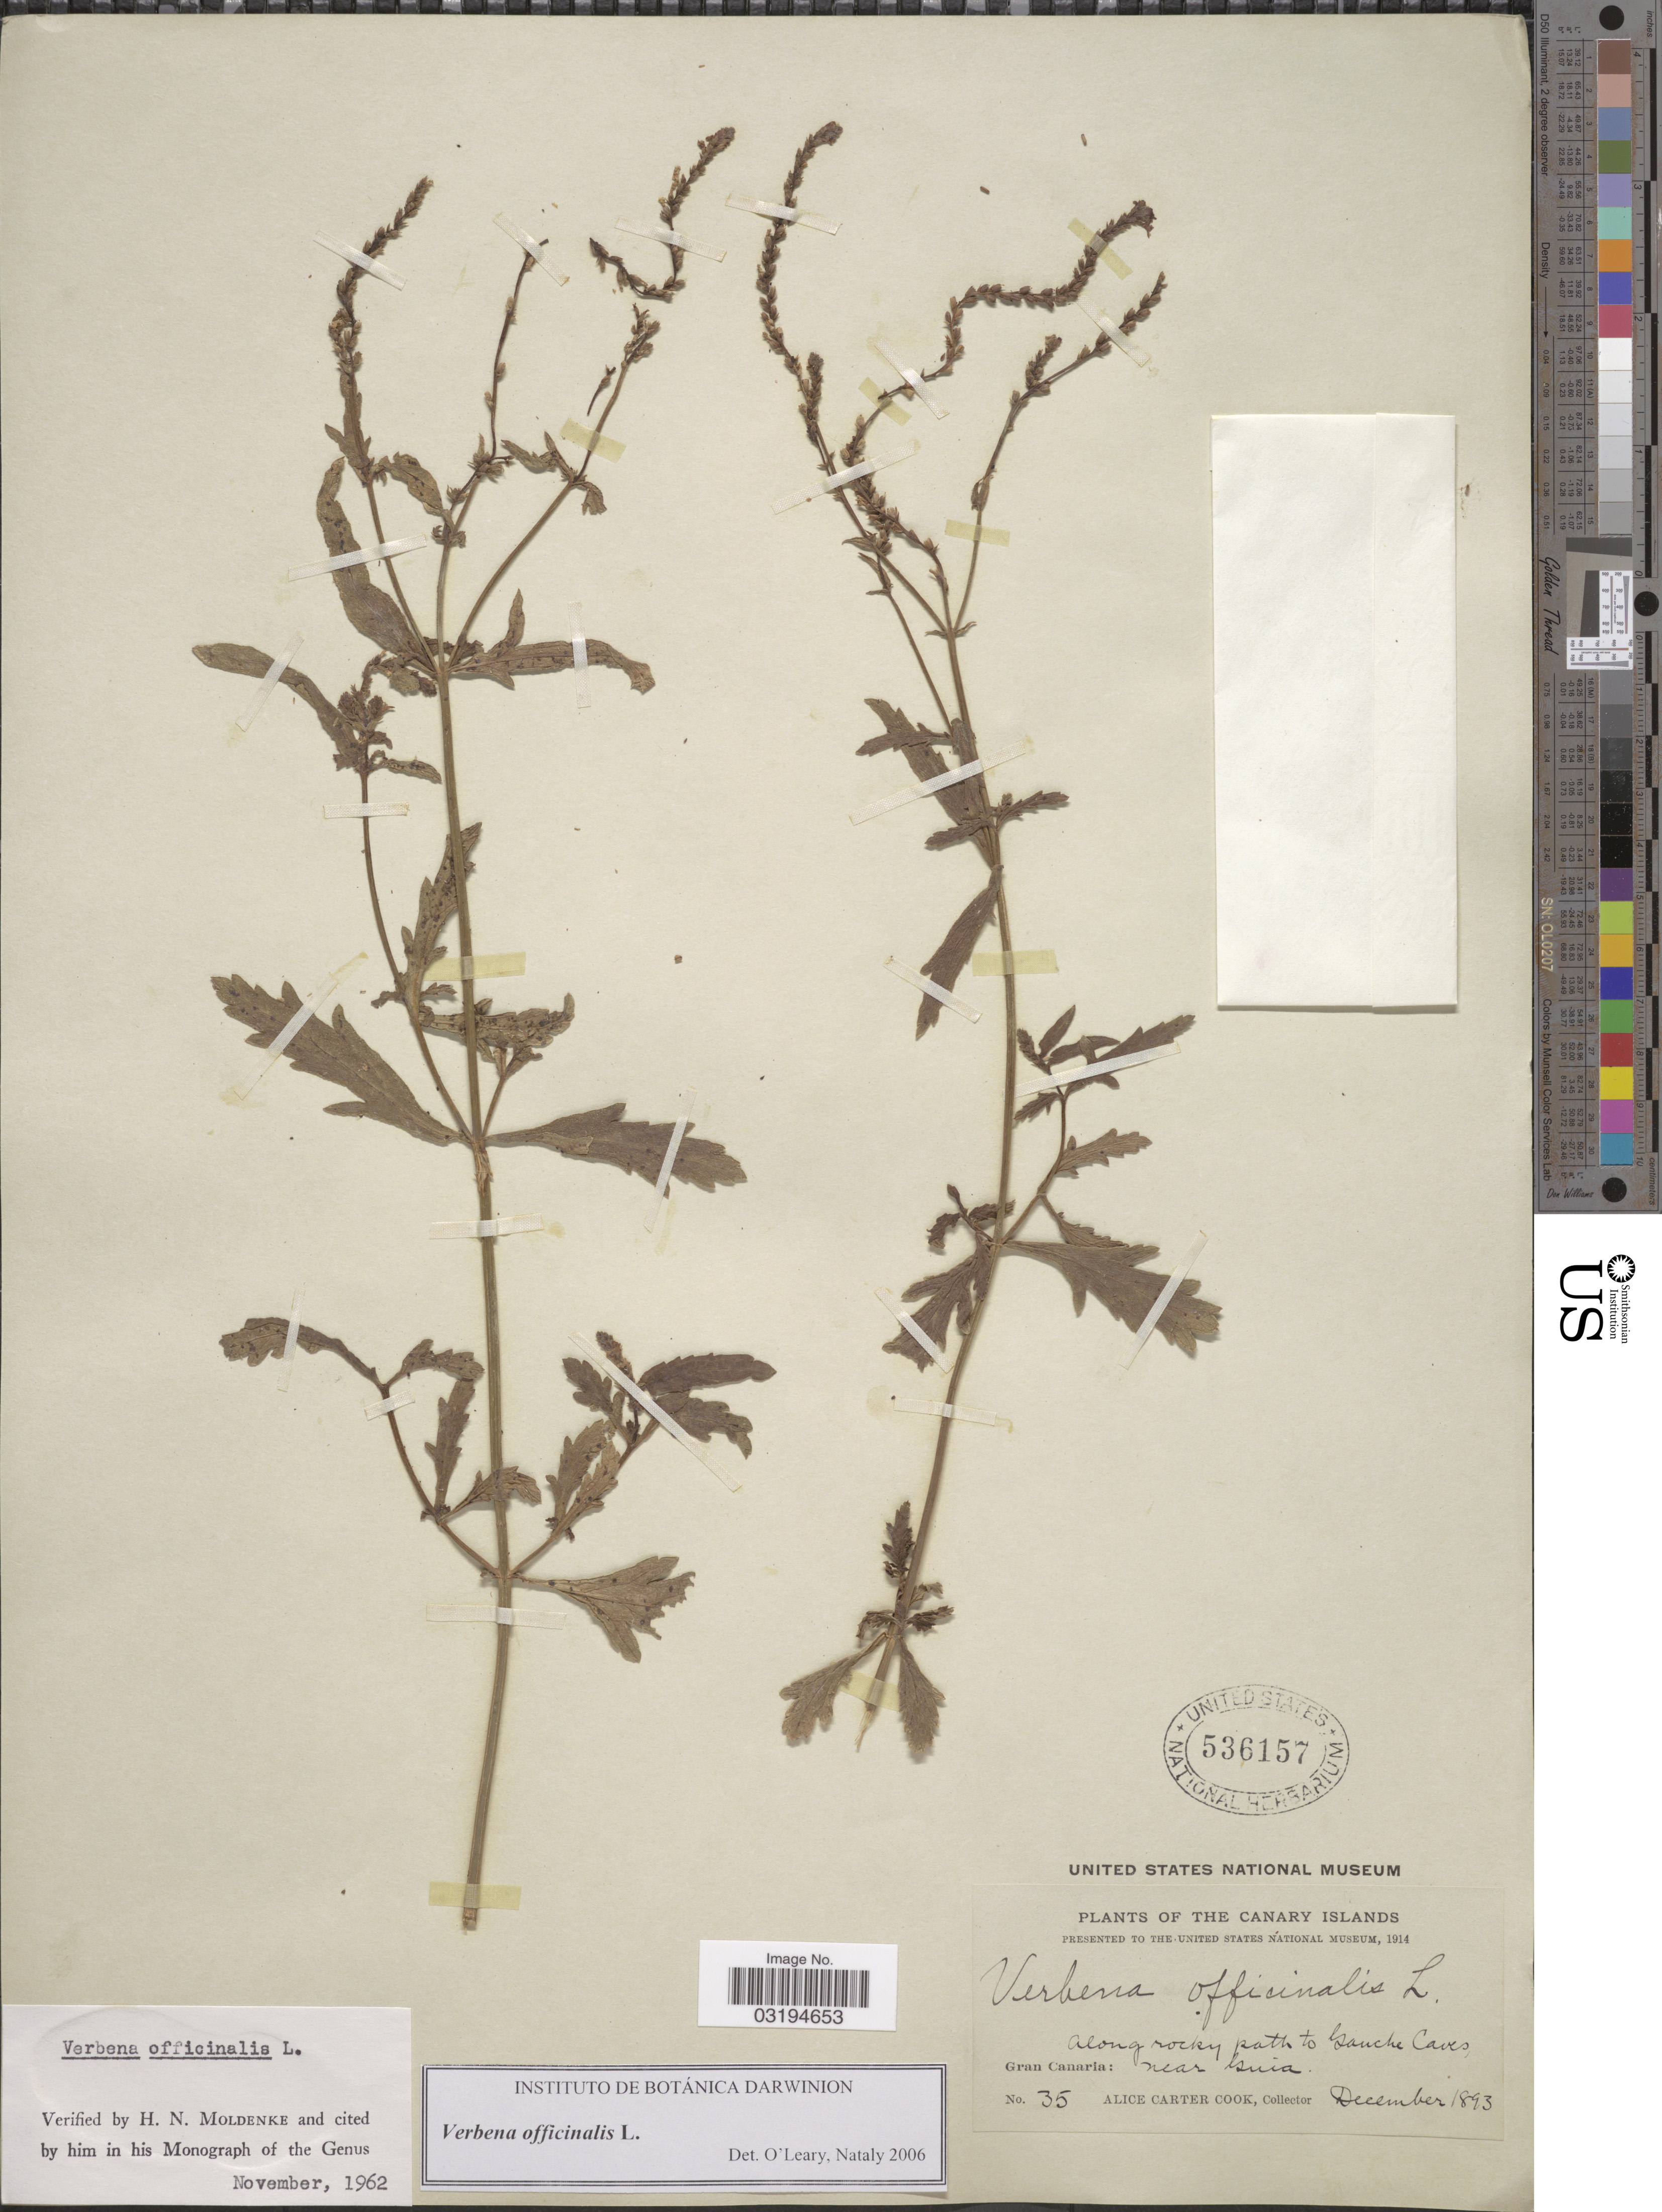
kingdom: Plantae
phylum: Tracheophyta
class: Magnoliopsida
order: Lamiales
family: Verbenaceae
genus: Verbena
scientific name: Verbena officinalis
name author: L.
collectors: Alice C. Cook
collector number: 35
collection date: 1893-12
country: Spain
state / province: Canarias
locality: The Canary Islands. Gran Canaria: Along rocky path to Gauche Caves, near Guia.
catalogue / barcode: US 536157